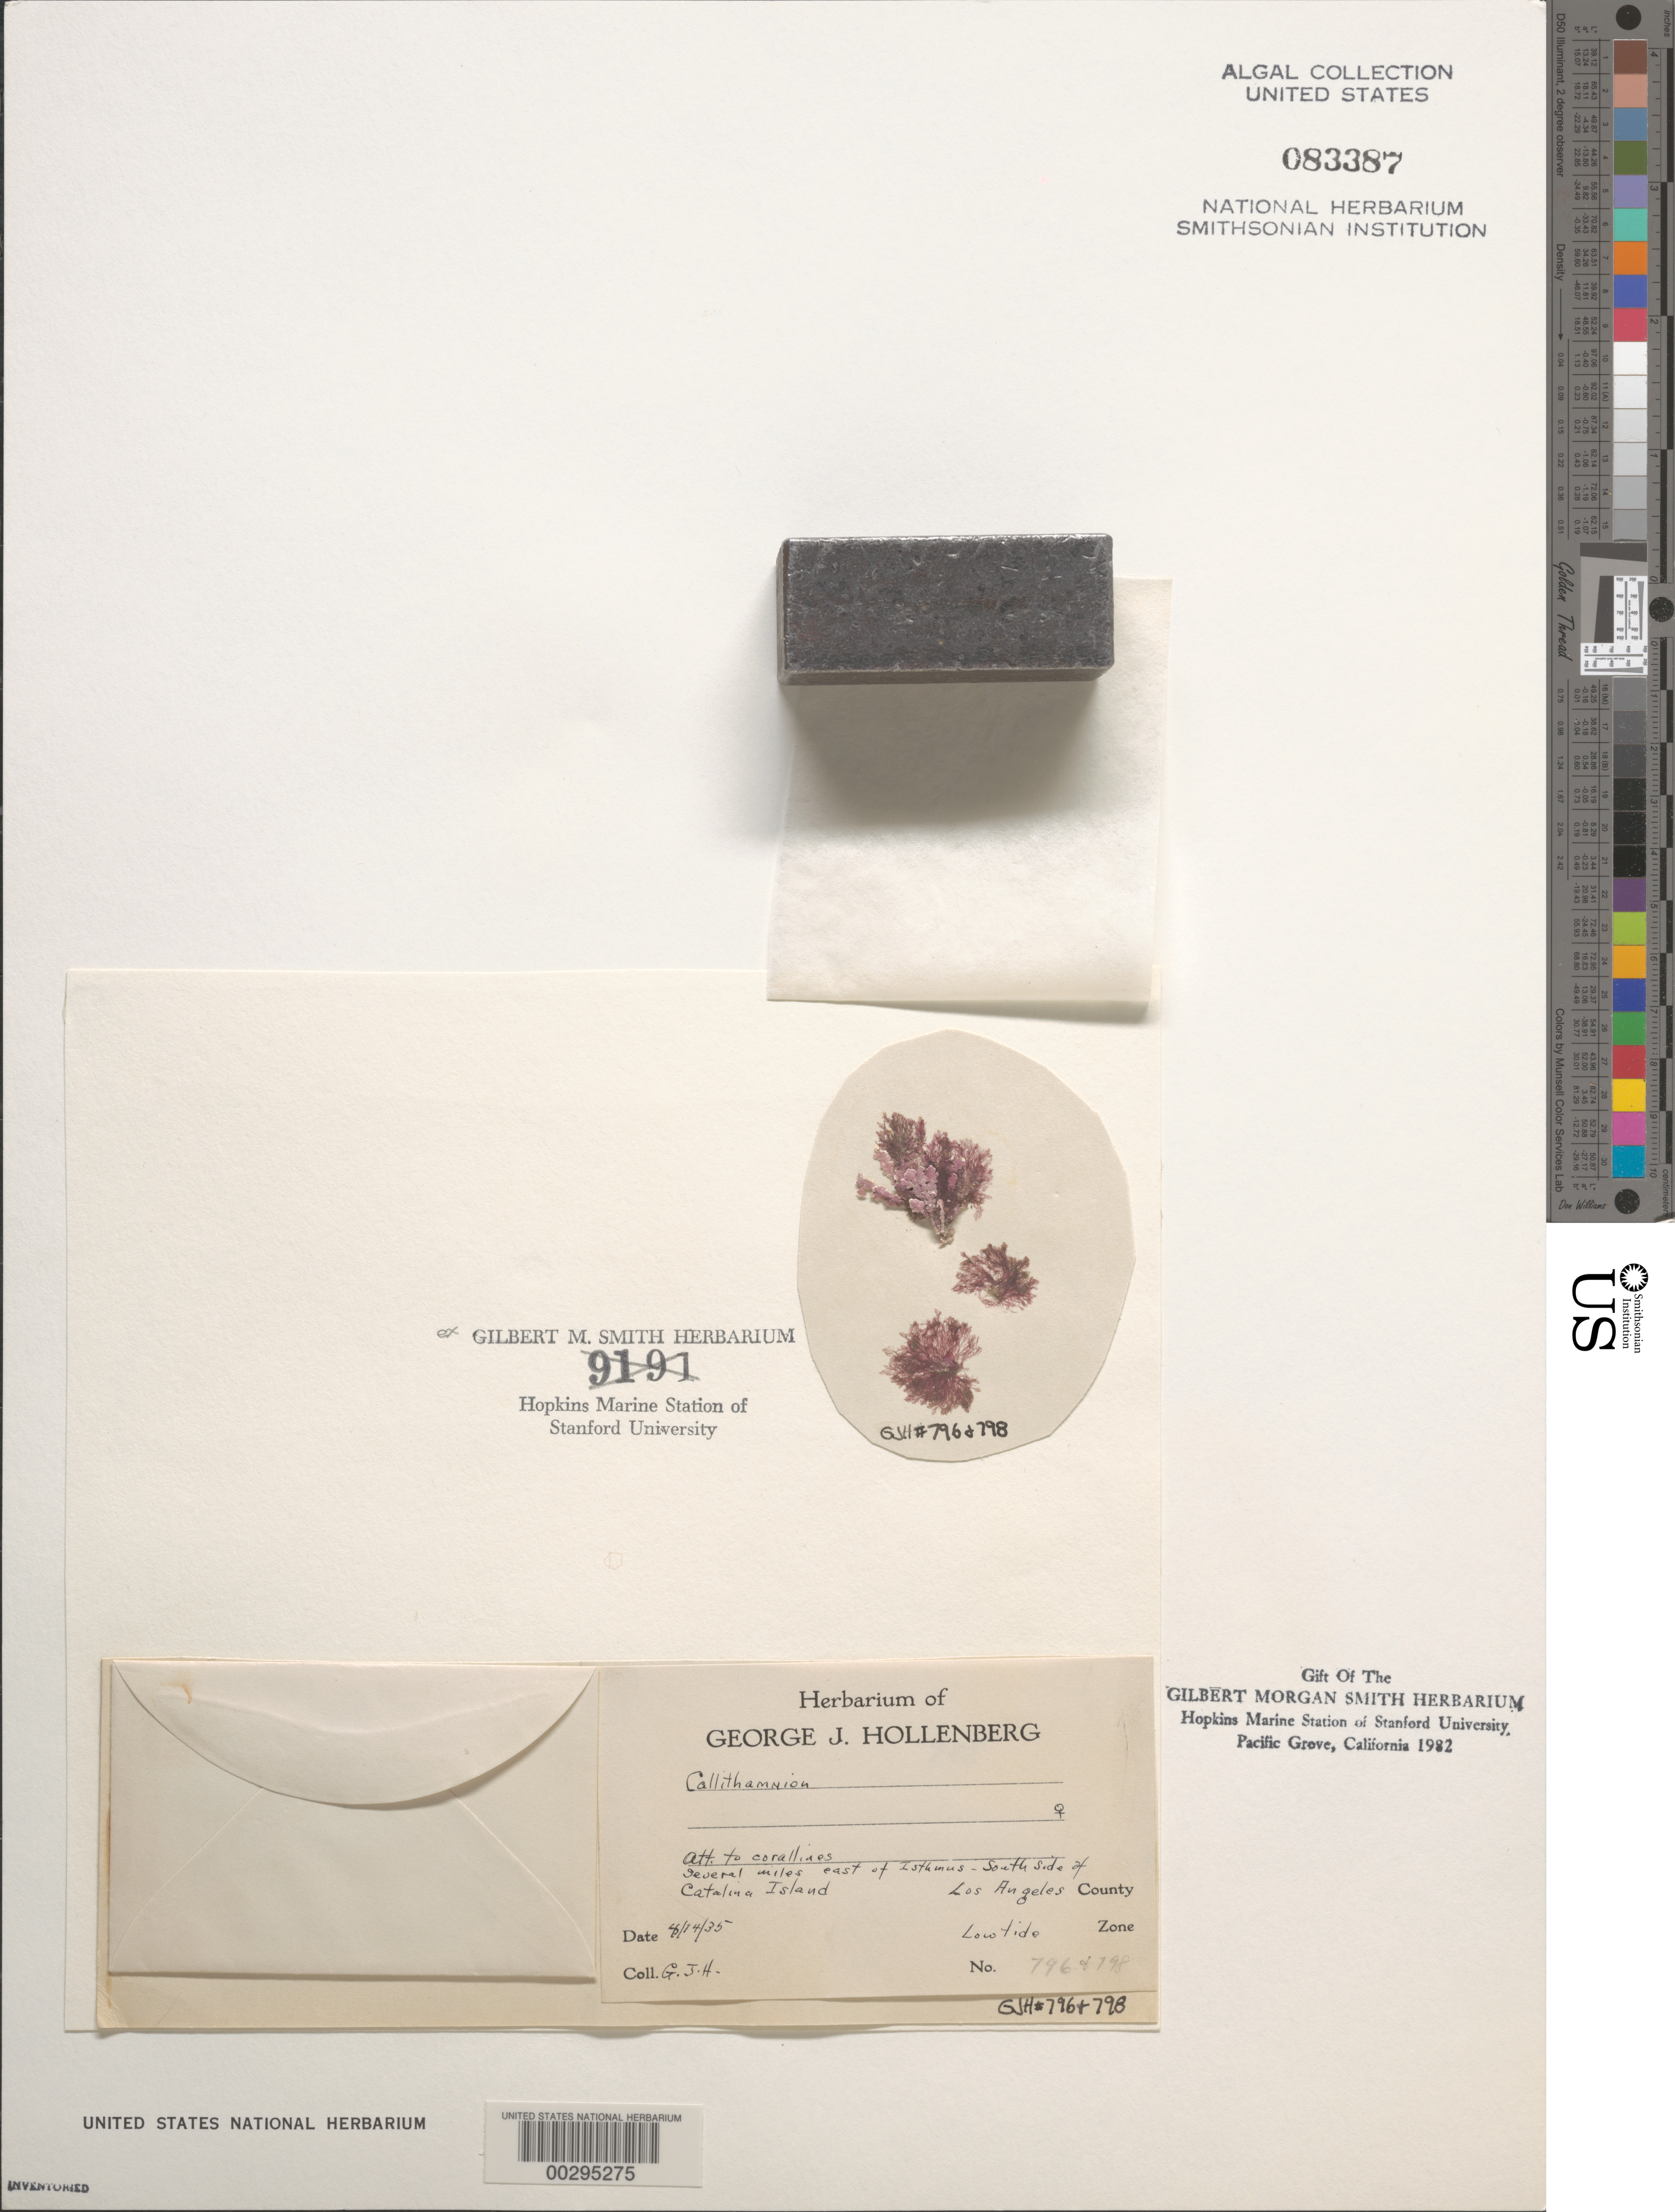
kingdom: Plantae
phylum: Rhodophyta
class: Florideophyceae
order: Ceramiales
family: Callithamniaceae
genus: Callithamnion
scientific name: Callithamnion sp.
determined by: Hollenberg, George J.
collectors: G. Hollenberg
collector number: GJH 796 & GJH 798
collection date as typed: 14 Apr 1935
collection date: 1935-04-14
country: United States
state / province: California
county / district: Los Angeles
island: Santa Catalina Island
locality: Several miles east of Isthmus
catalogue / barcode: US 83387